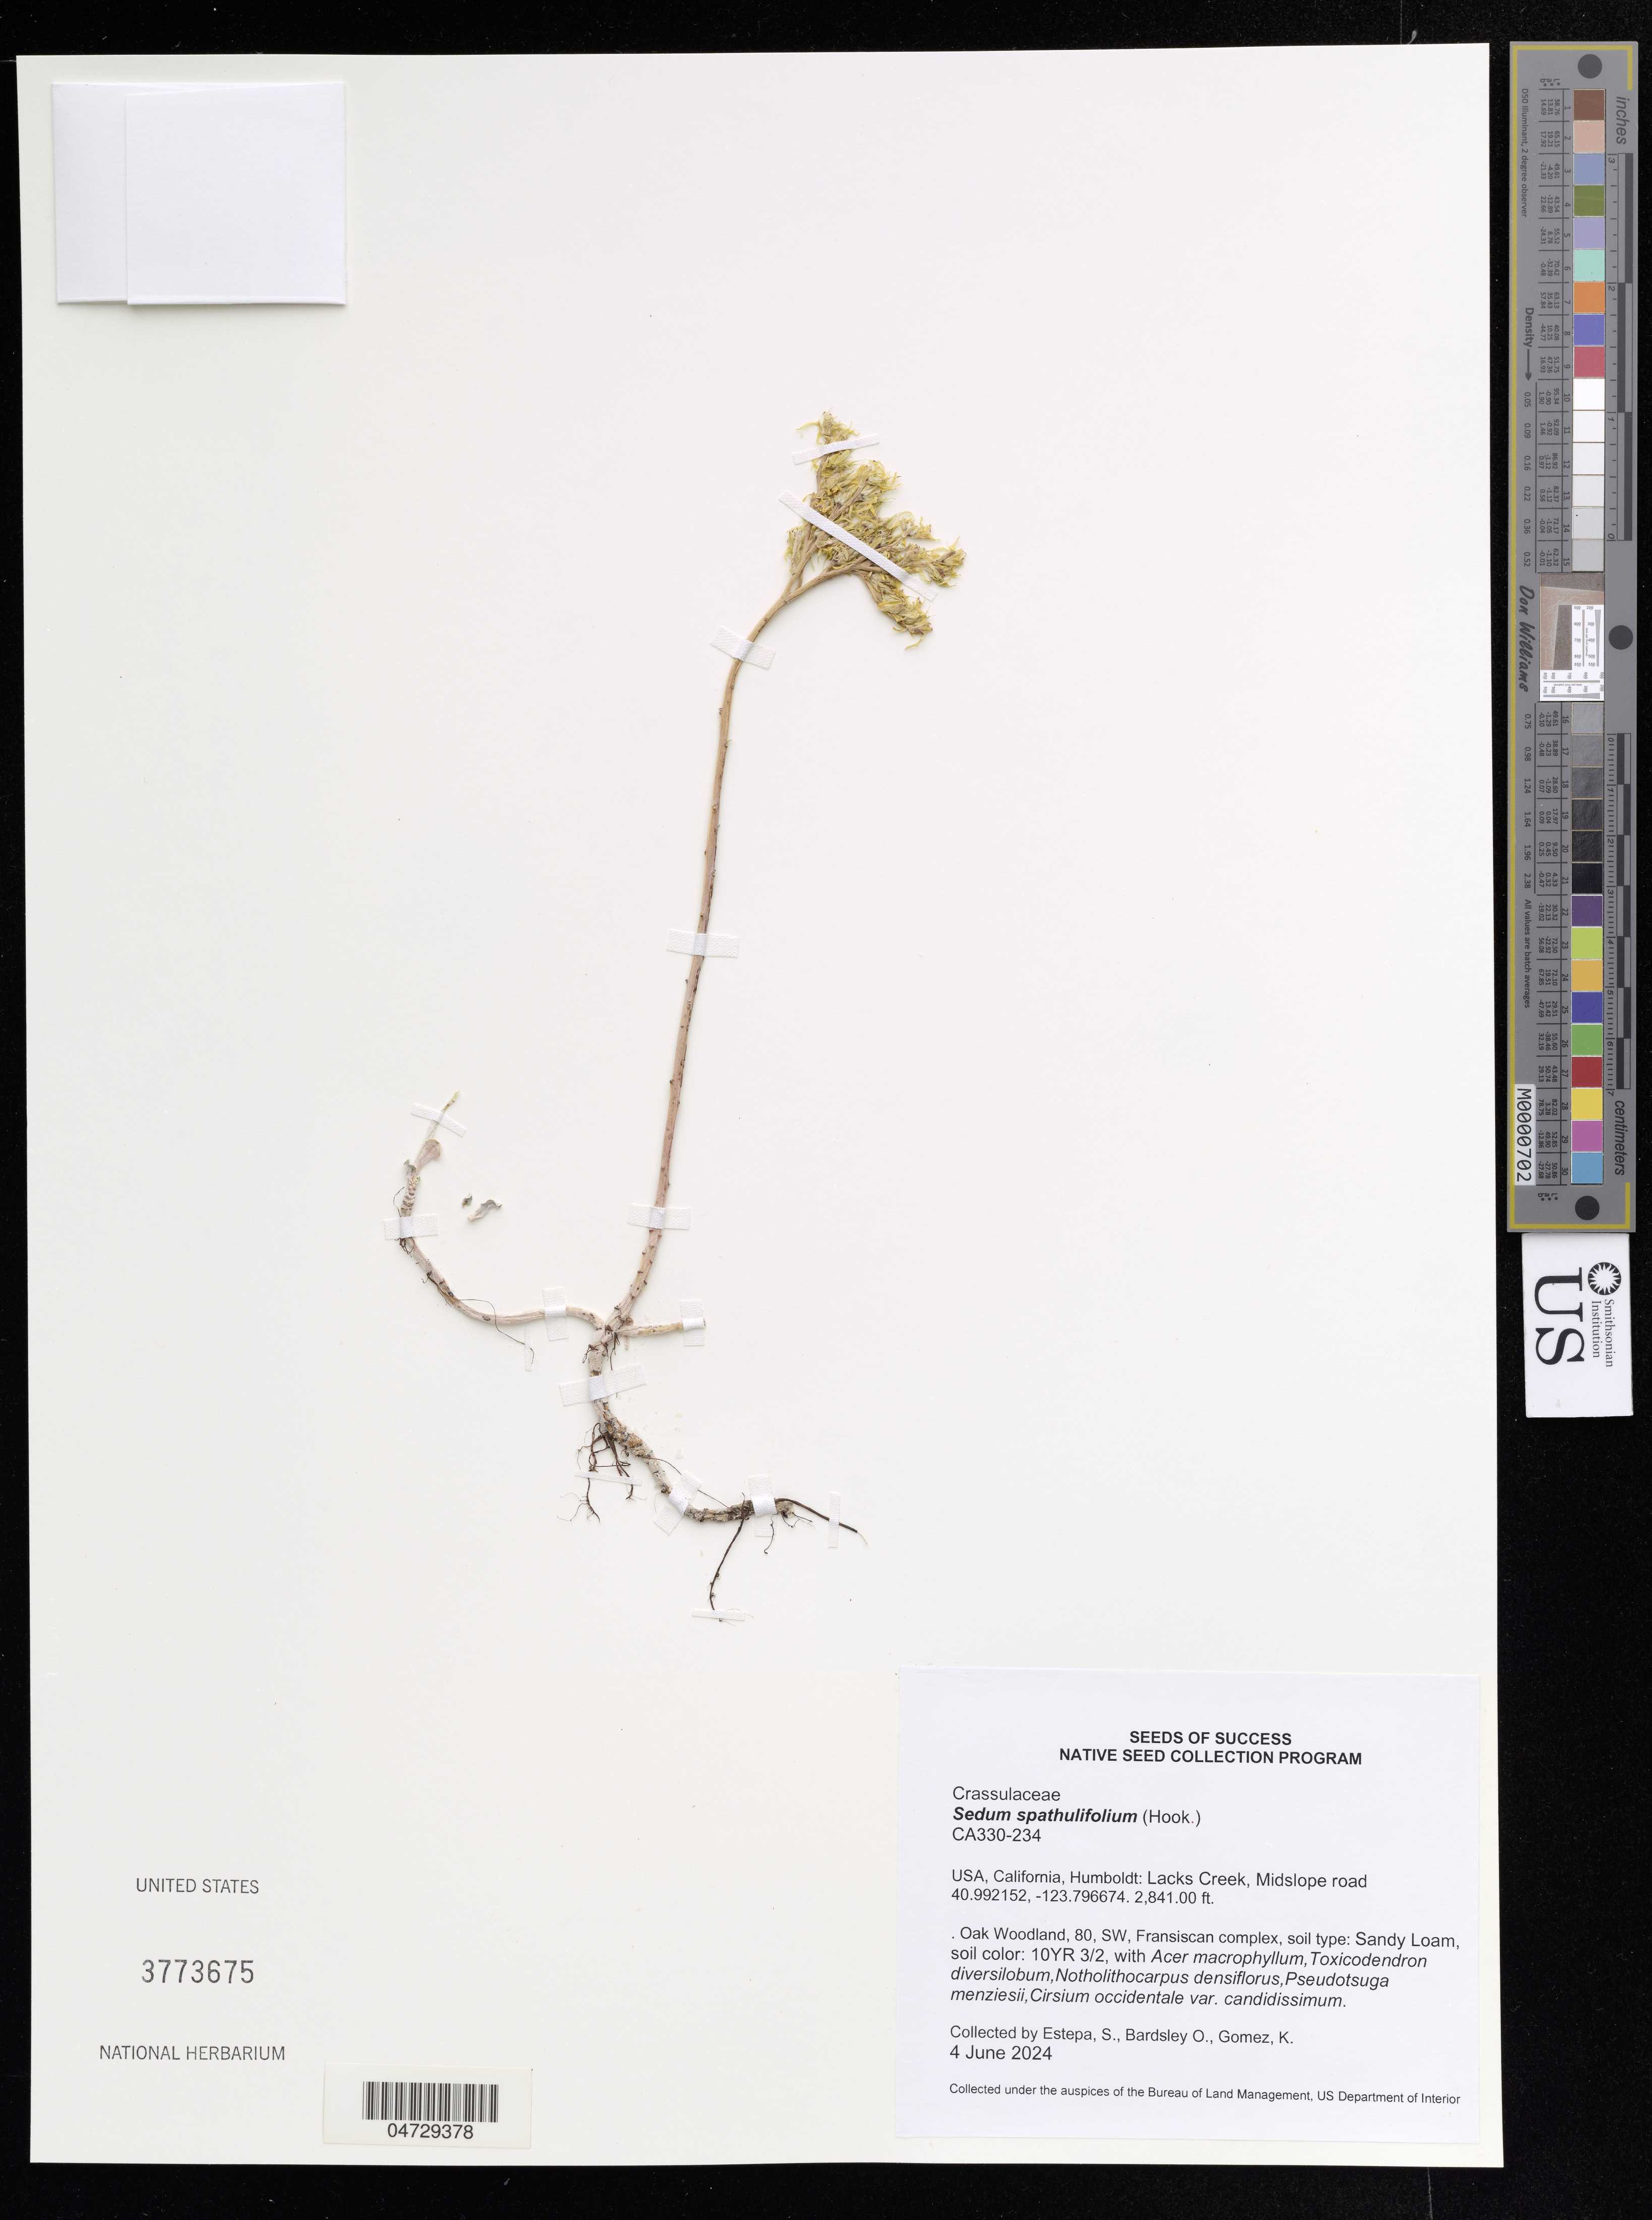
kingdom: Plantae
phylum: Tracheophyta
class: Magnoliopsida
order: Saxifragales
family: Crassulaceae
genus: Sedum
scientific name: Sedum spathulifolium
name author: Hook.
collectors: S. Estepa, O. Bardsley & K. Gomez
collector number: CA330-234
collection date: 2024-06-04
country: United States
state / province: California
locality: Humboldt: Lacks Creek, Midslope road.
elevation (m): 86594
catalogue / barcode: US 3773675